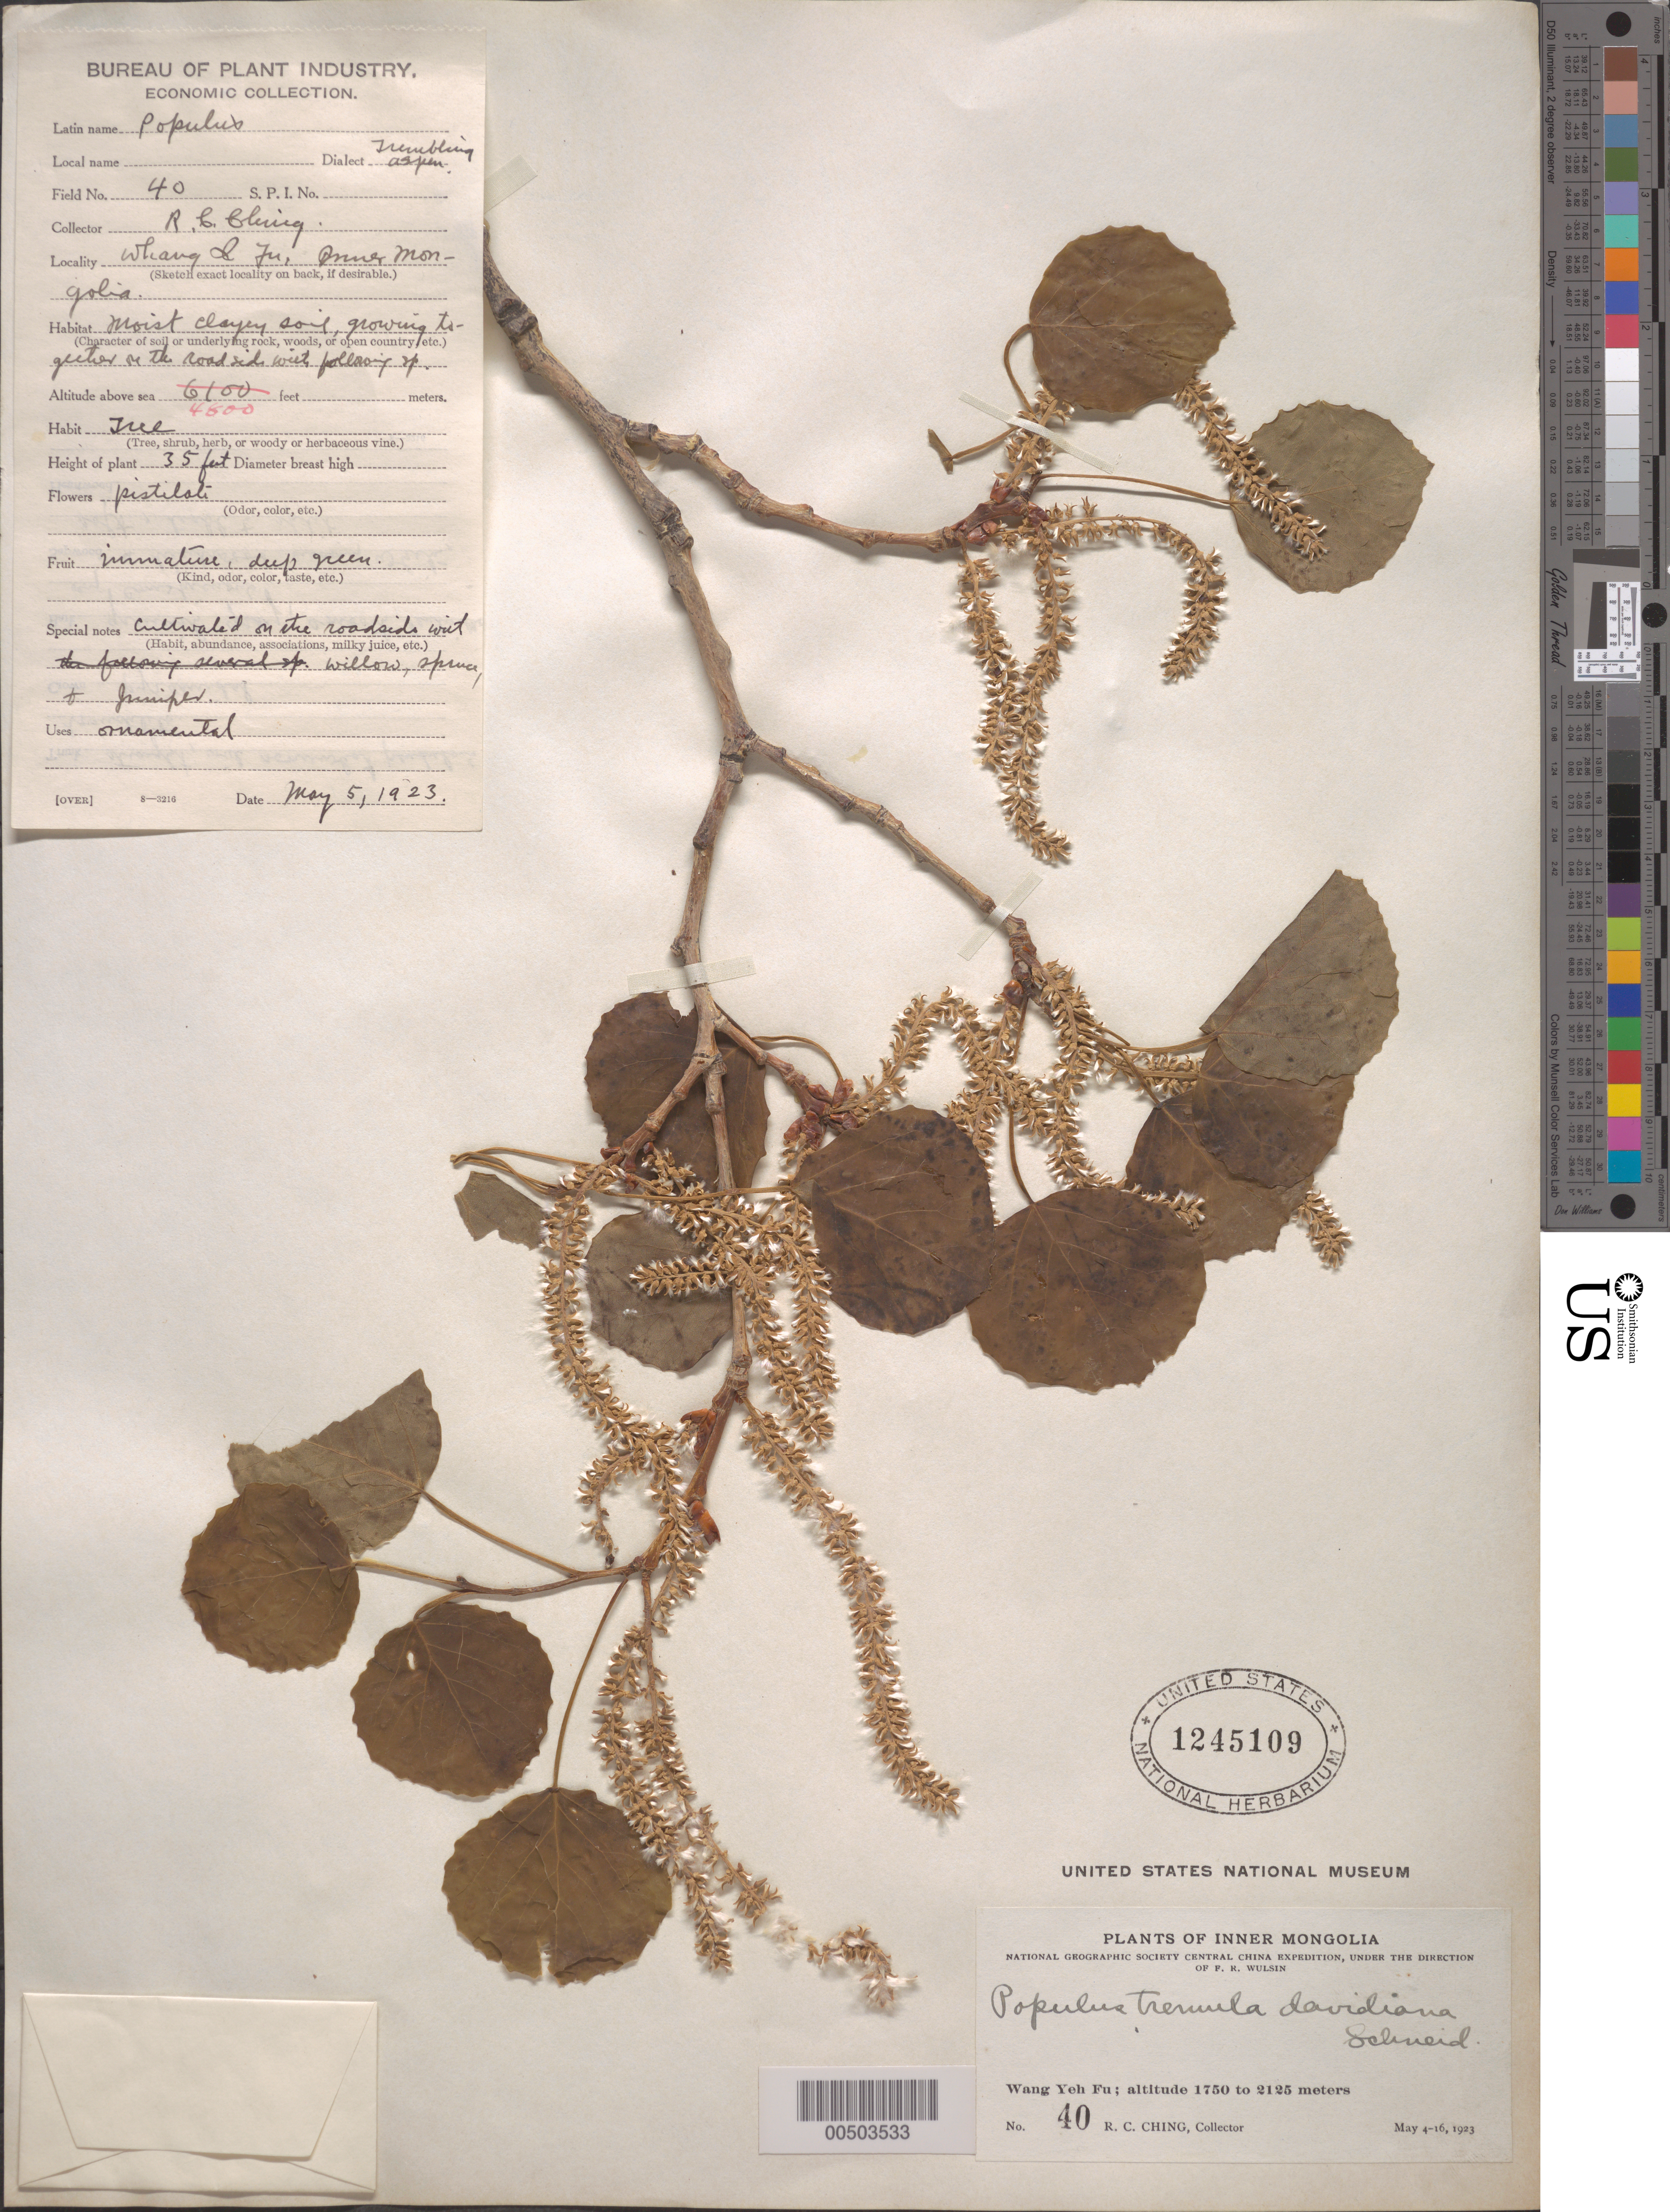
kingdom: Plantae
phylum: Tracheophyta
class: Magnoliopsida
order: Malpighiales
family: Salicaceae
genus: Populus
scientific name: Populus tremula var. davidiana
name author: (Dode) C.K. Schneid.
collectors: R. C. Ching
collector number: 40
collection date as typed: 05 May 1923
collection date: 1923-05-05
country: China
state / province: Nei Monggol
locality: Wang Yeh Fu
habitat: Moist clayes soil, growing together on the roadside with following sp. Tree 35 ft. Fl. pistiloli. Fr. immature, deep green.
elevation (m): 1750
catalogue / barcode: US 1245109